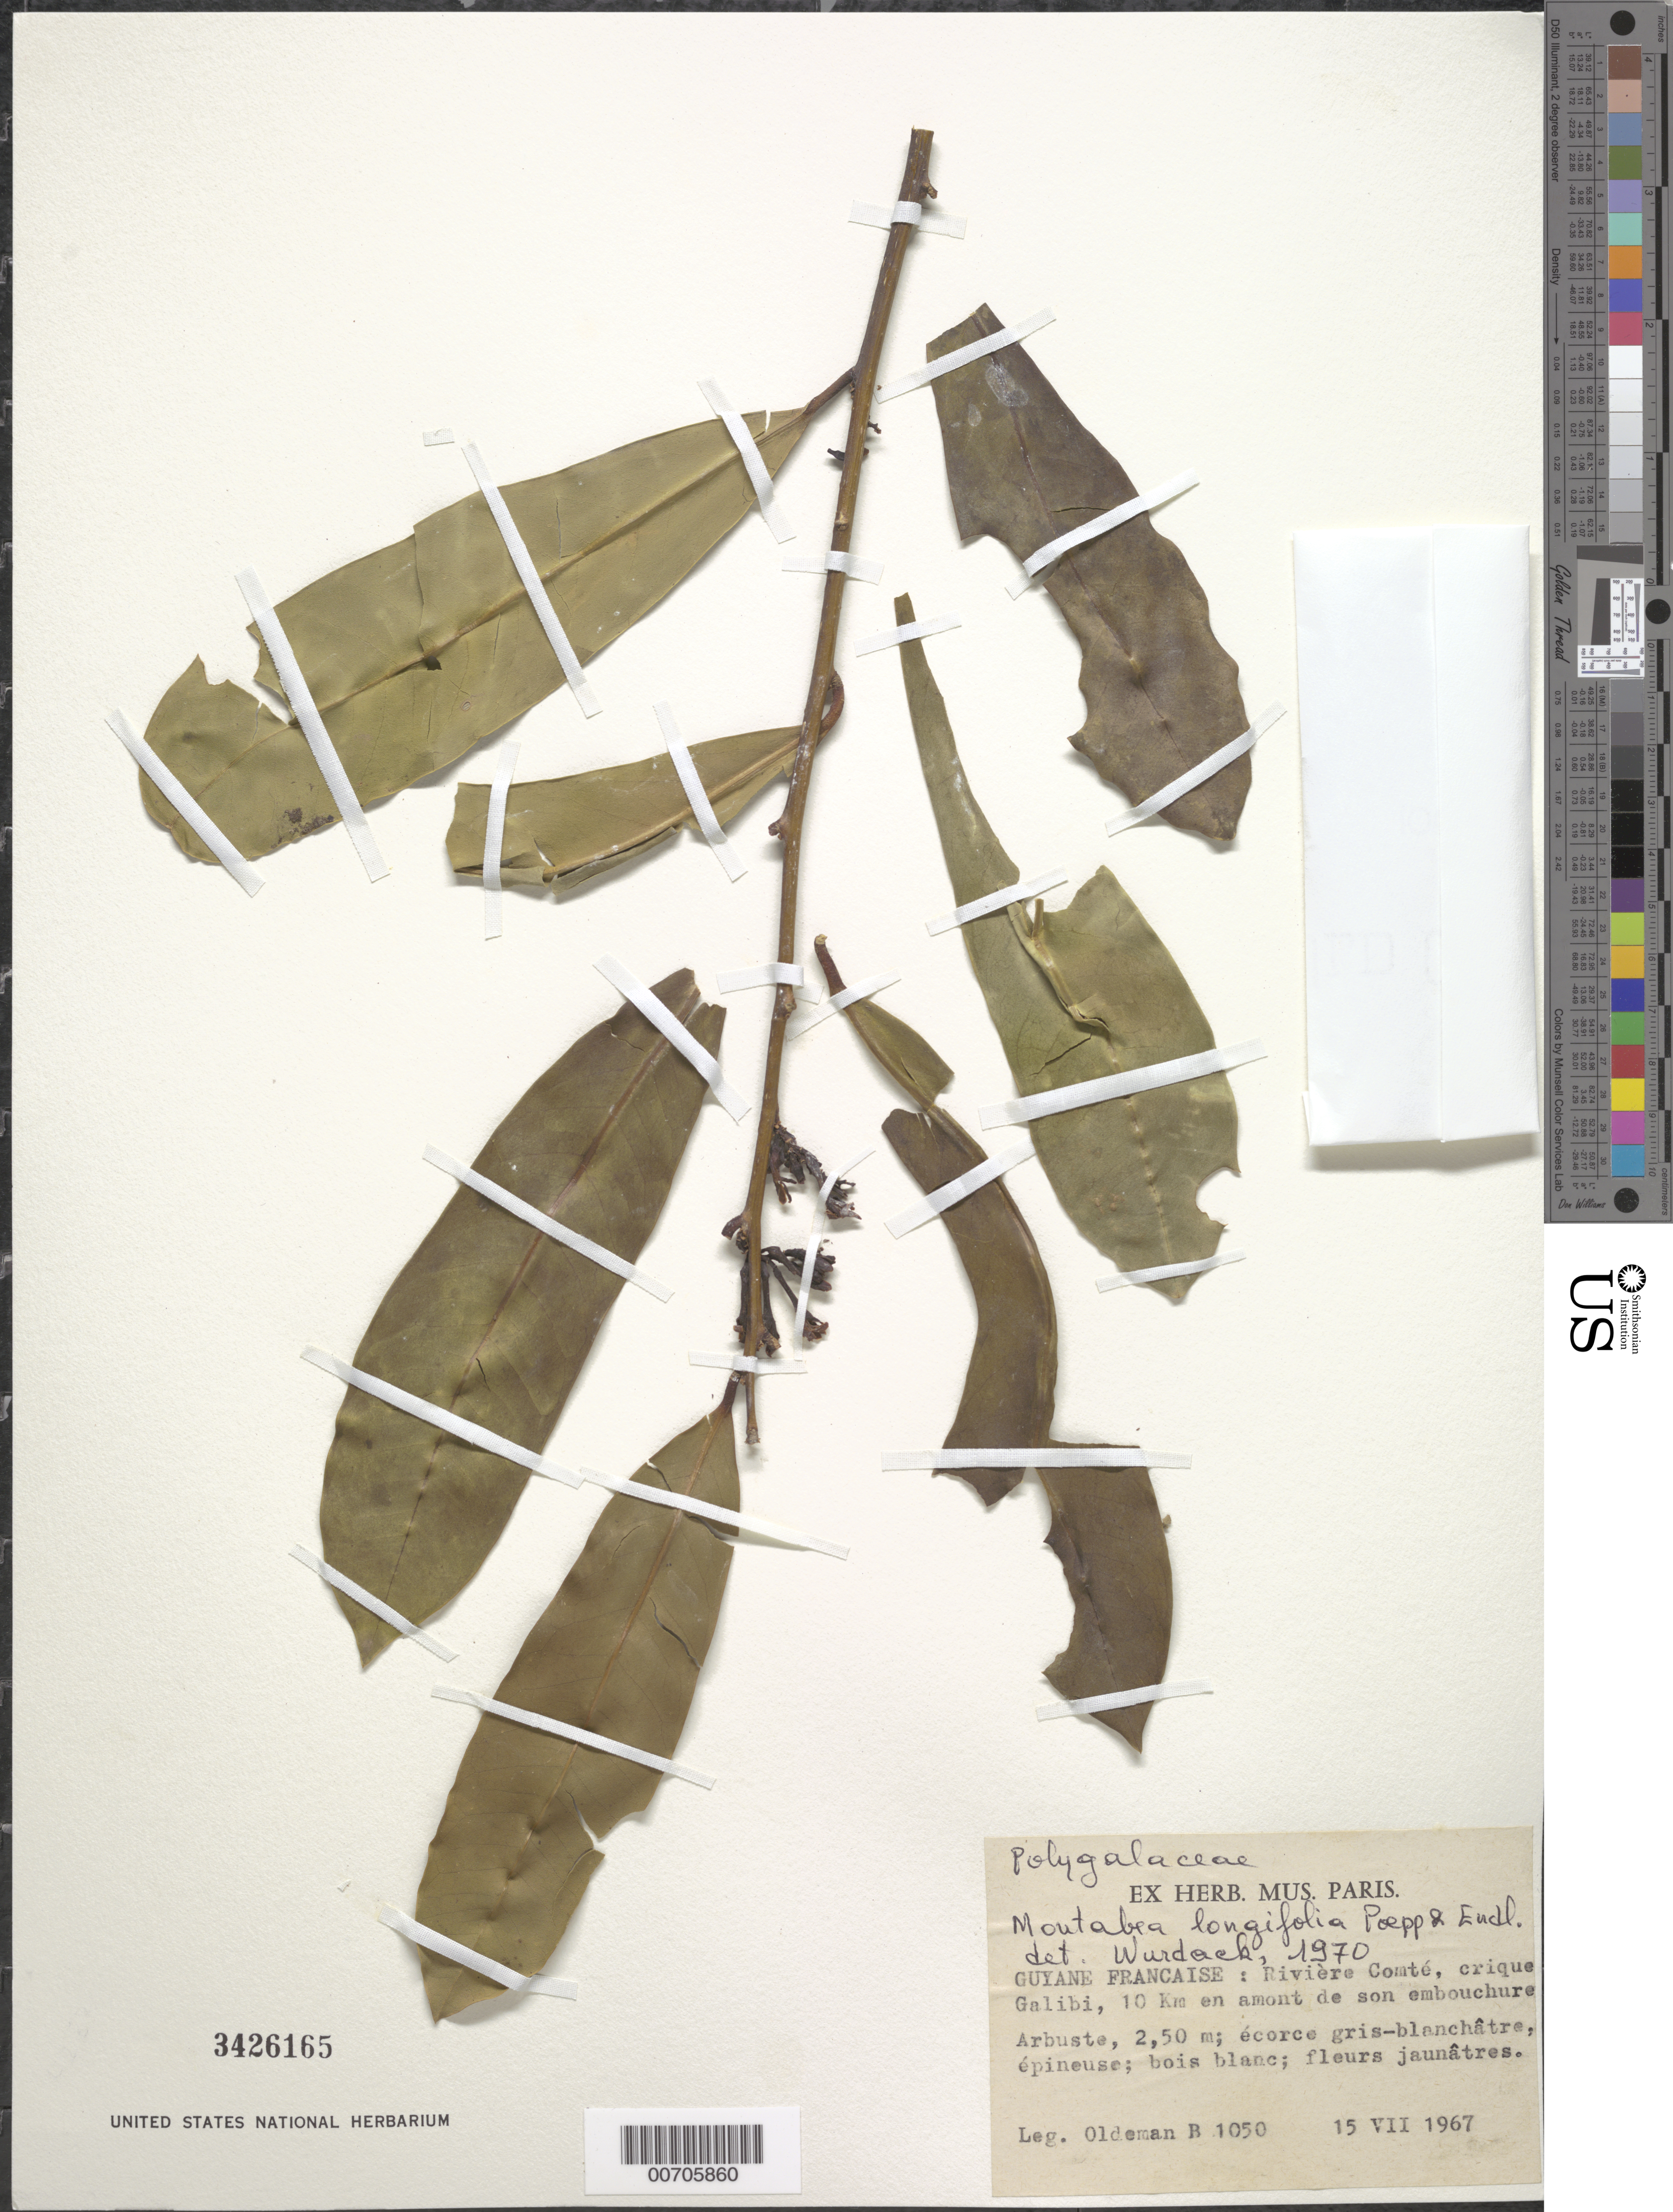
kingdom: Plantae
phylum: Tracheophyta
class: Magnoliopsida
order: Fabales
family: Polygalaceae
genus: Moutabea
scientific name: Moutabea longifolia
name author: Poepp. & Endl.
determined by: Wurdack, John J., (US), US (UNITED STATES)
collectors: R. Oldeman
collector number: B 1050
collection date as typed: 15-Jul-67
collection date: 1967-07-15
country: French Guiana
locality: Rivière Comté, crique Galibi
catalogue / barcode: US 3426165